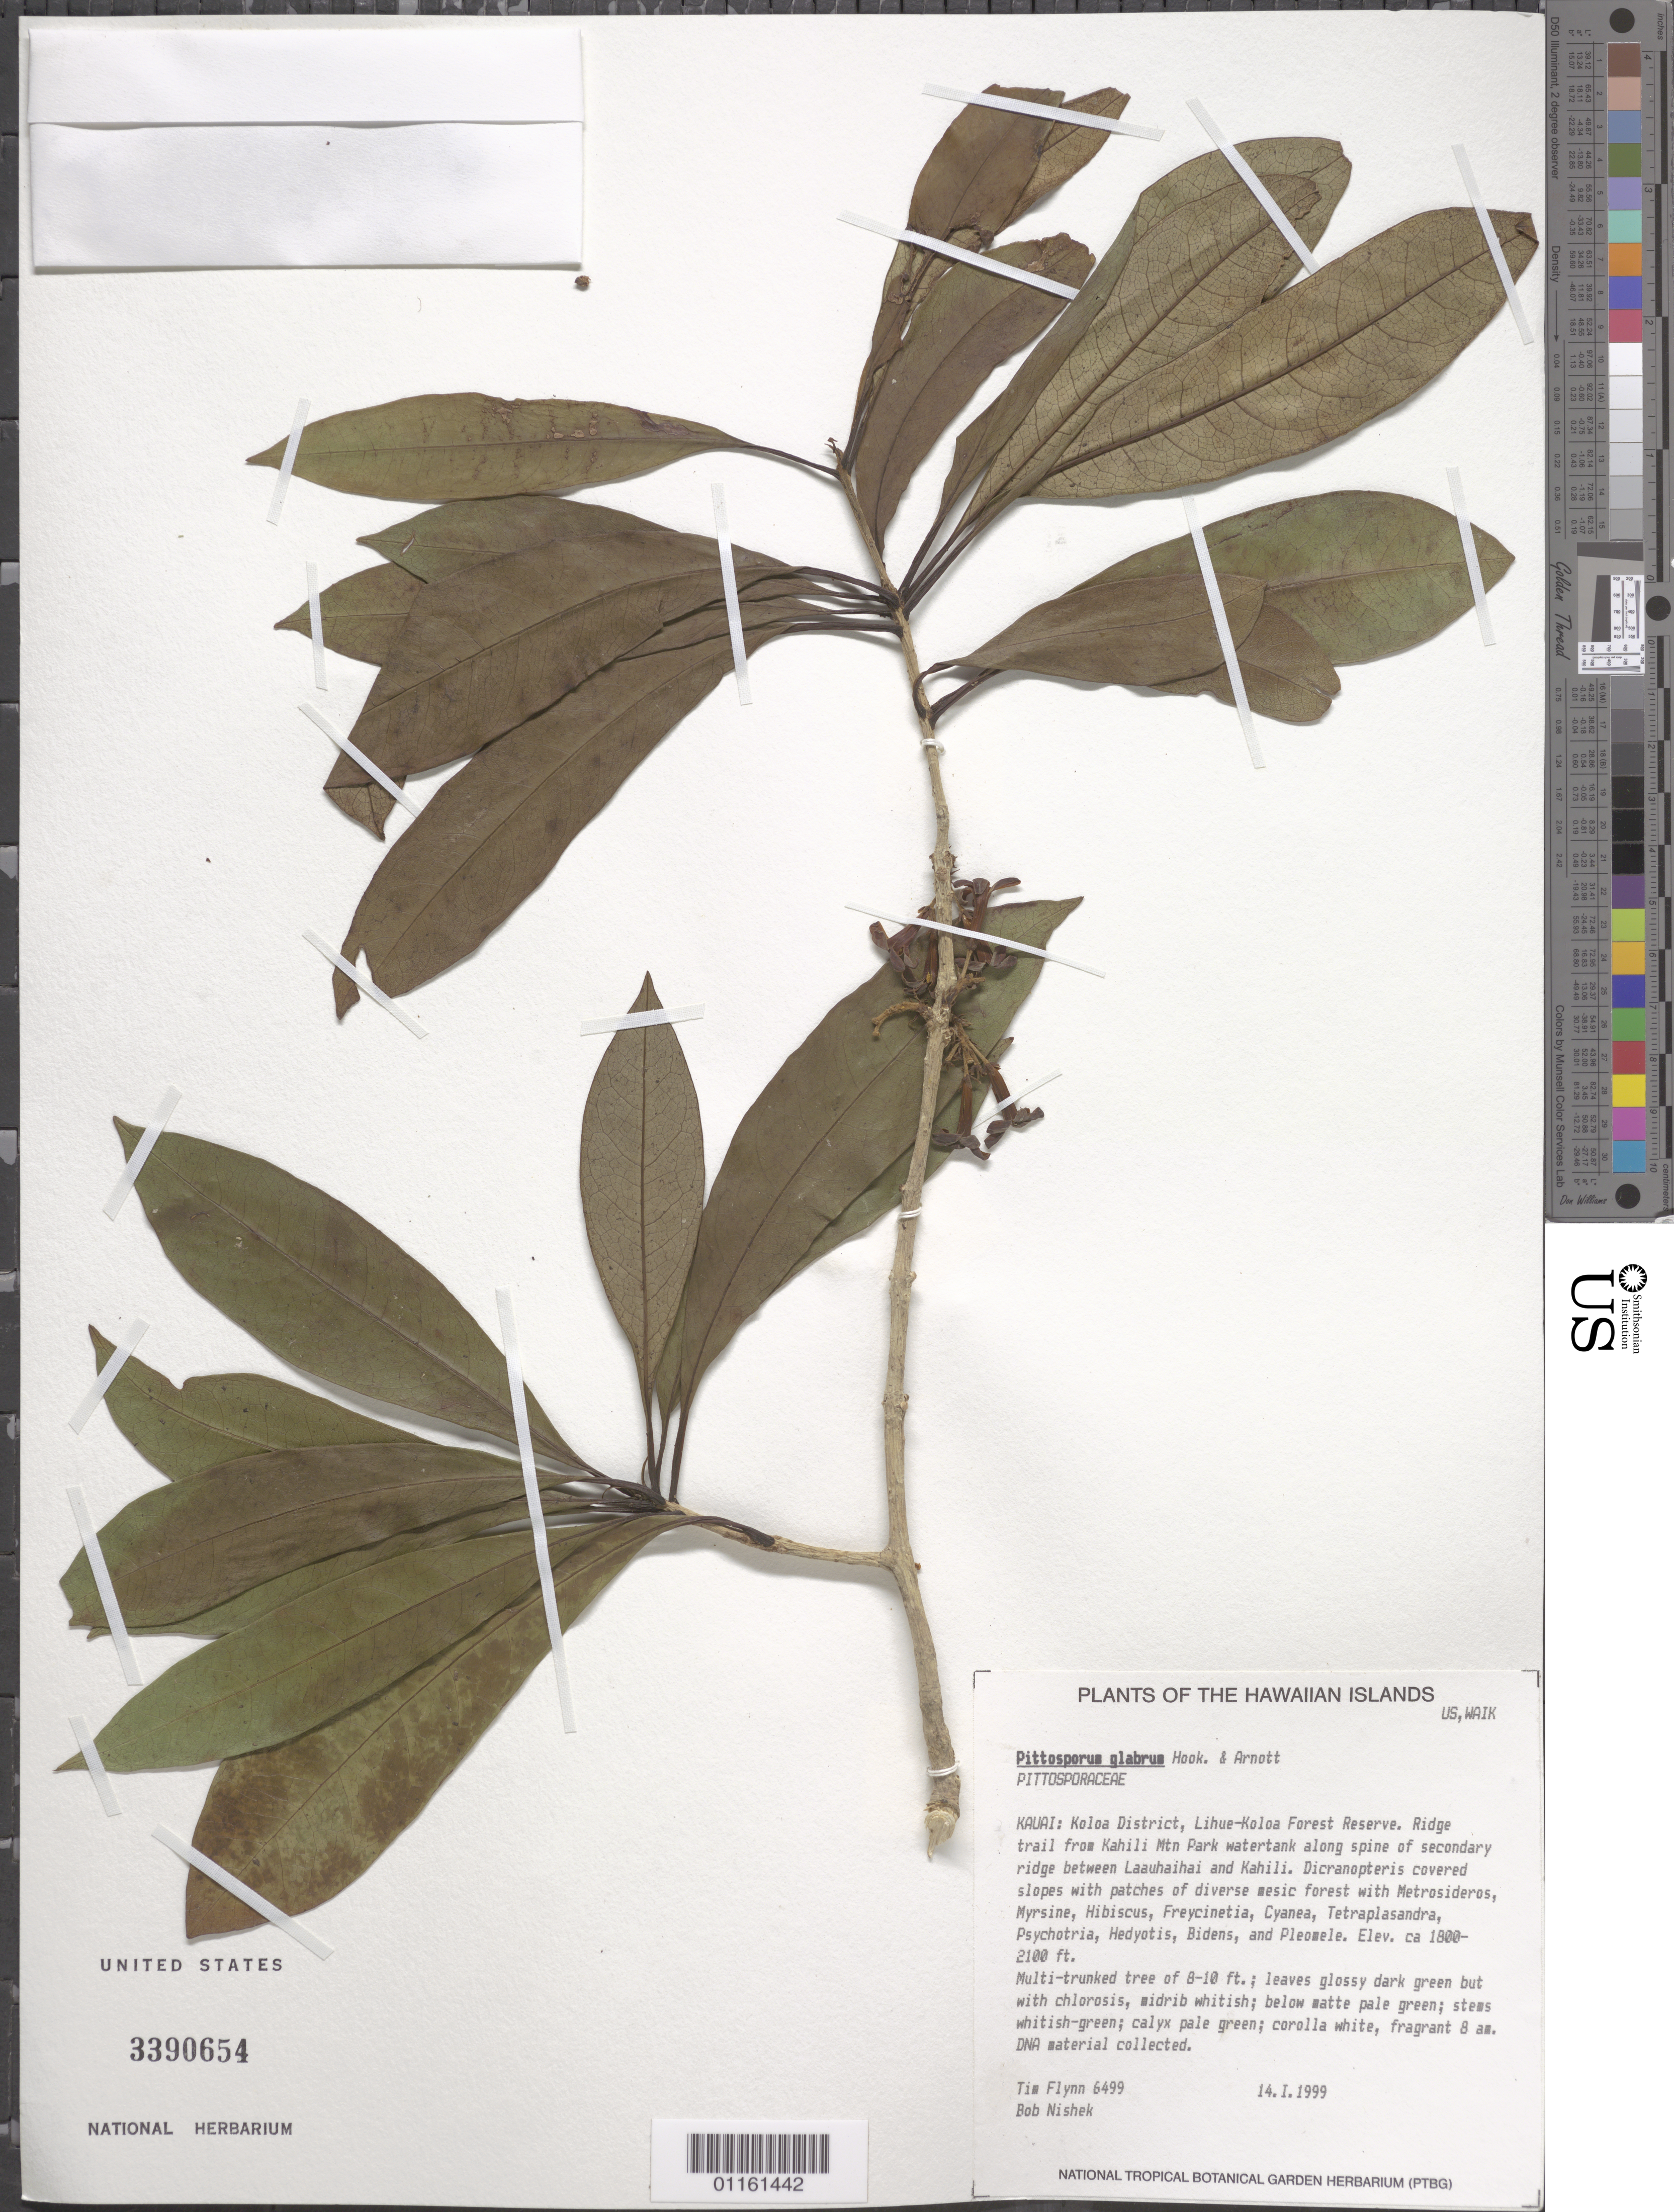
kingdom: Plantae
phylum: Tracheophyta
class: Magnoliopsida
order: Apiales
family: Pittosporaceae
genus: Pittosporum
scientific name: Pittosporum glabrum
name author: Hook. & Arn.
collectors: T. Flynn & B. Nishek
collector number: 6499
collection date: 1999-01-14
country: United States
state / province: Hawaii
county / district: Kauai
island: Kaua'i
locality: Kauai, Koloa District, Lihue- Koloa Forest Reserve. Ridge trail from Kahili Mtn Park watertank along spine of secondary ridge between Laauhaihai and Kahili.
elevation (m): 549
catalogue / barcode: US 3390654